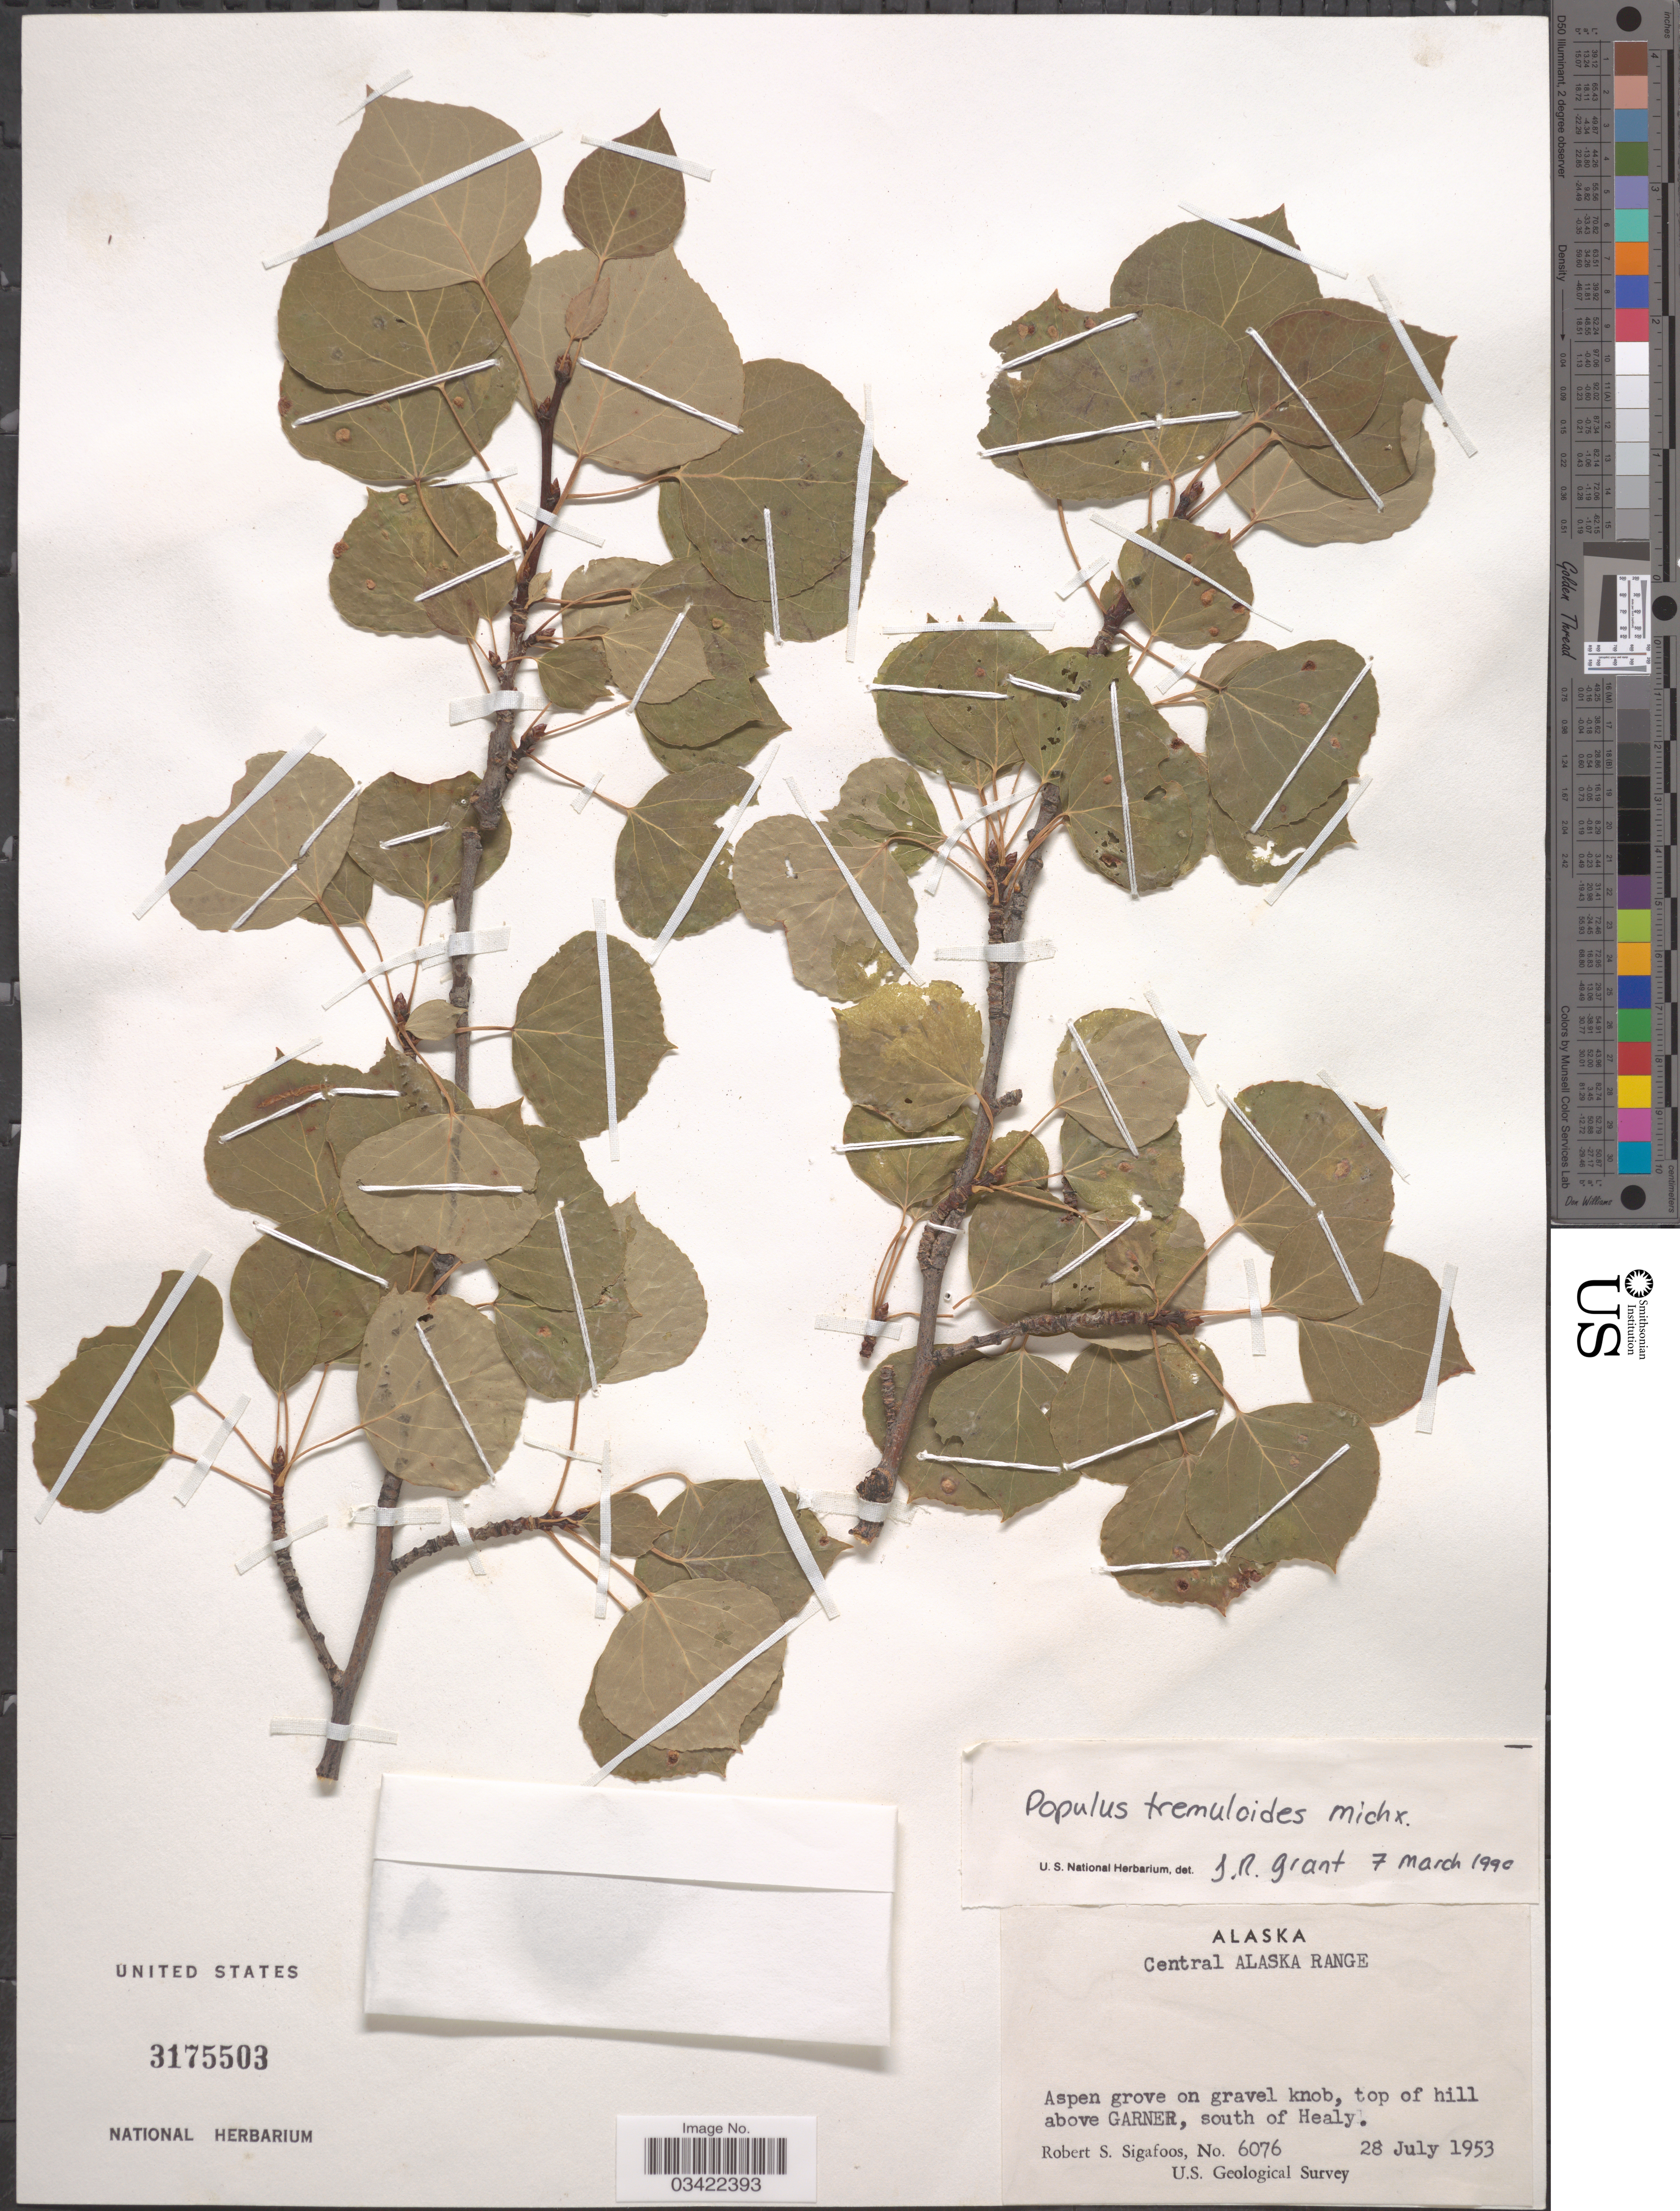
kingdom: Plantae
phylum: Tracheophyta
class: Magnoliopsida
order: Malpighiales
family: Salicaceae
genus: Populus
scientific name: Populus tremuloides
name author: Michx.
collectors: R. Sigafoos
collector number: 6076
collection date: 1953-07-28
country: United States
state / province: Alaska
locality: Central Alaska Range. Top of hill above Garner, south of Healy.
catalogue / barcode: US 3175503